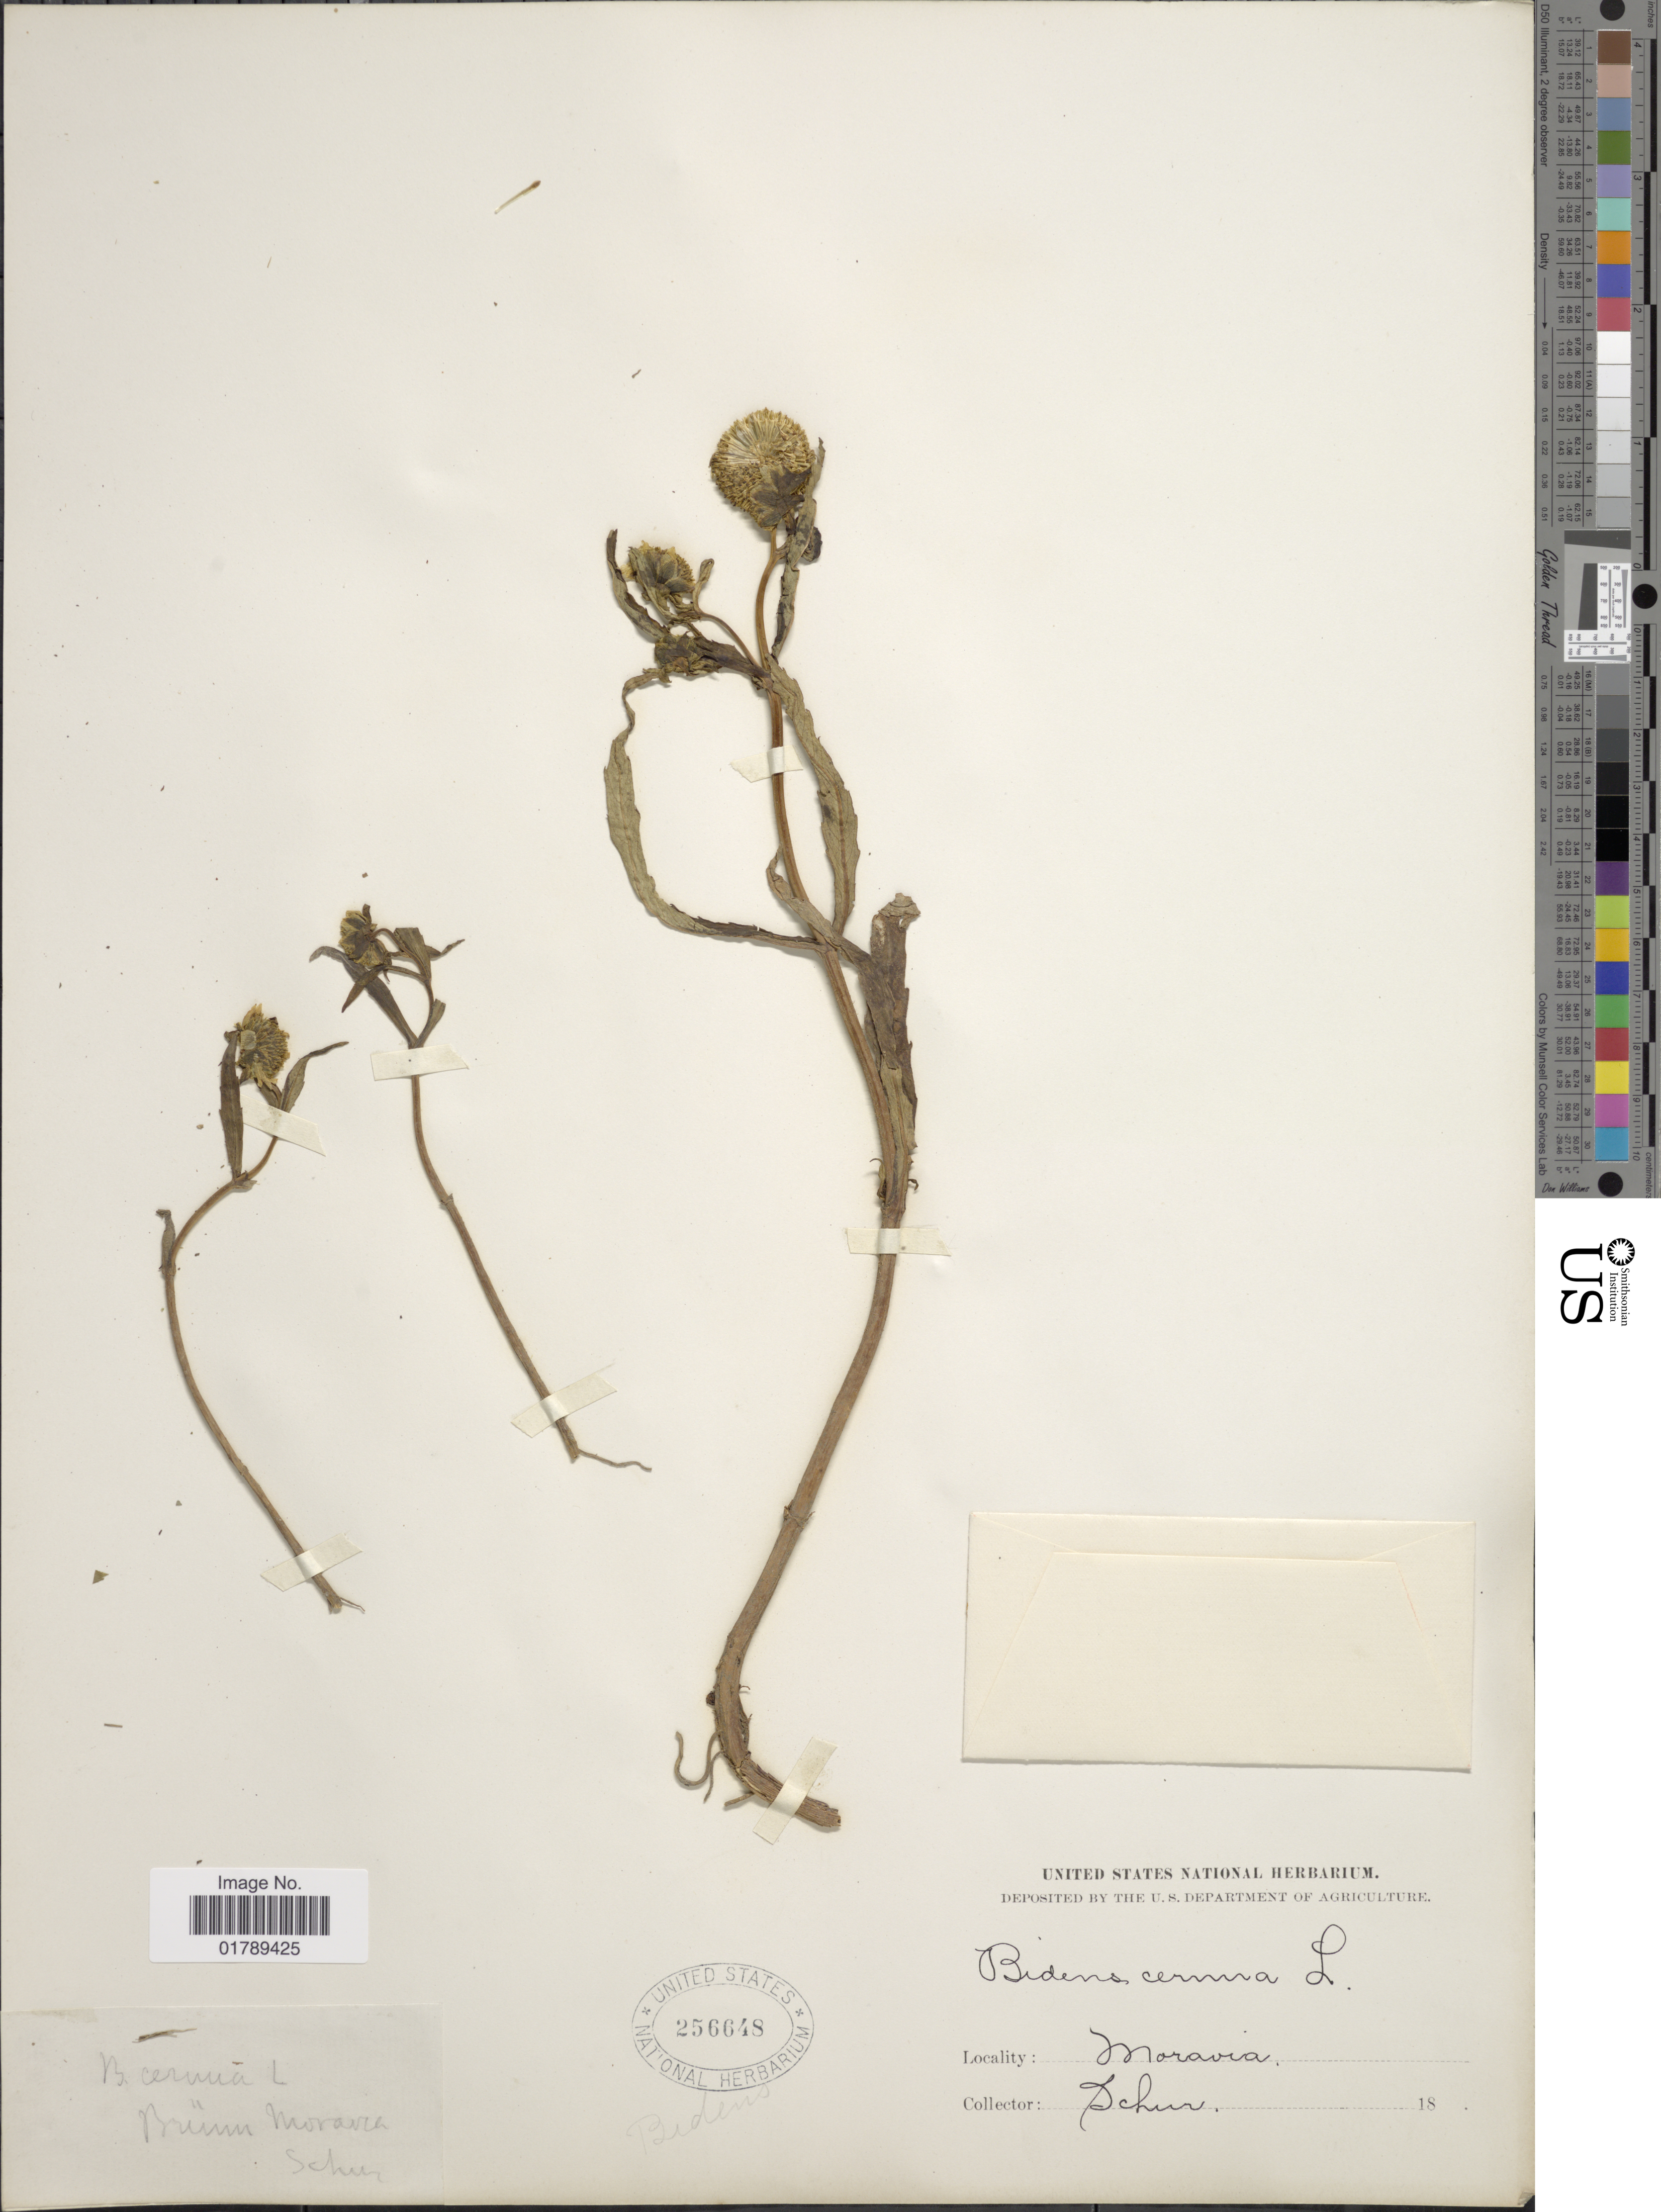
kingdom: Plantae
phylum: Tracheophyta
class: Magnoliopsida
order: Asterales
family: Asteraceae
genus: Bidens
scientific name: Bidens cernua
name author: L.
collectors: Schur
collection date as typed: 18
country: Czechia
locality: Moravia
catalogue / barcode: US 256648